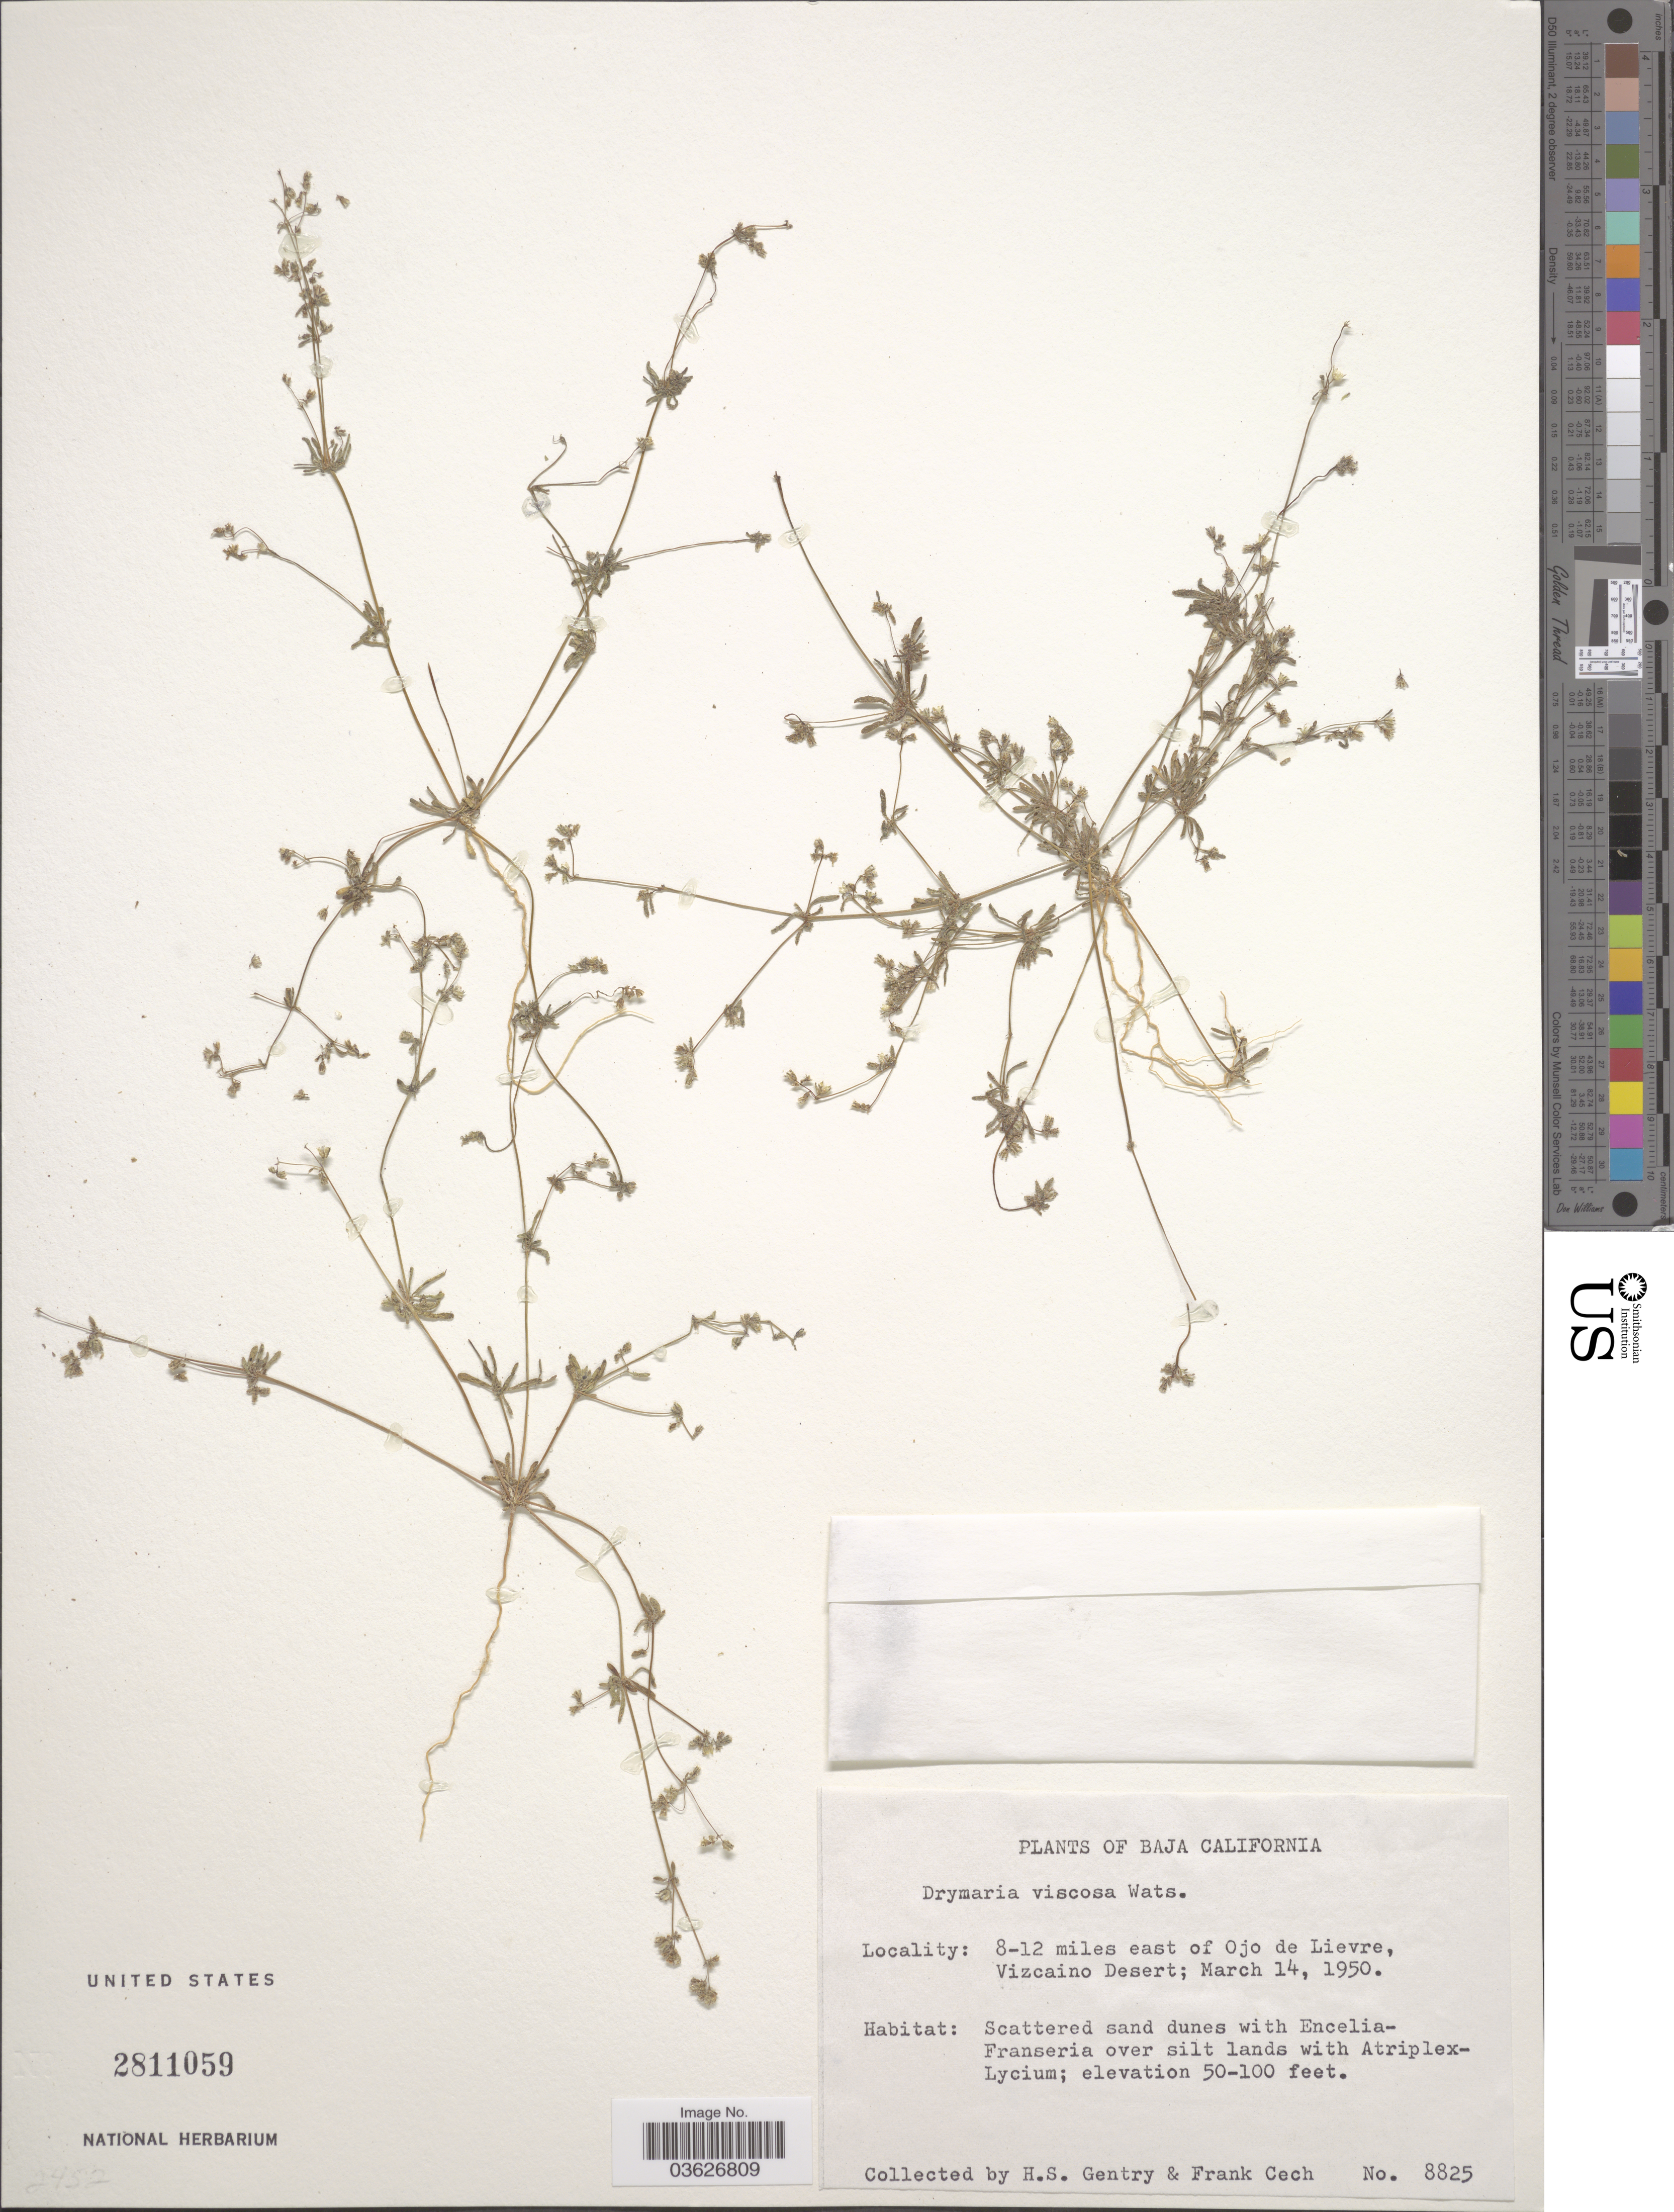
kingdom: Plantae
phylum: Tracheophyta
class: Magnoliopsida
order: Caryophyllales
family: Caryophyllaceae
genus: Drymaria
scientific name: Drymaria viscosa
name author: S. Watson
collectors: H. S. Gentry & F. Cech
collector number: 8825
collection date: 1950-03-14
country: Mexico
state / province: Baja California Sur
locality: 8-12 miles east of Ojo de Lievre, Vizcaino Desert.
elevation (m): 15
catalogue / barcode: US 2811059